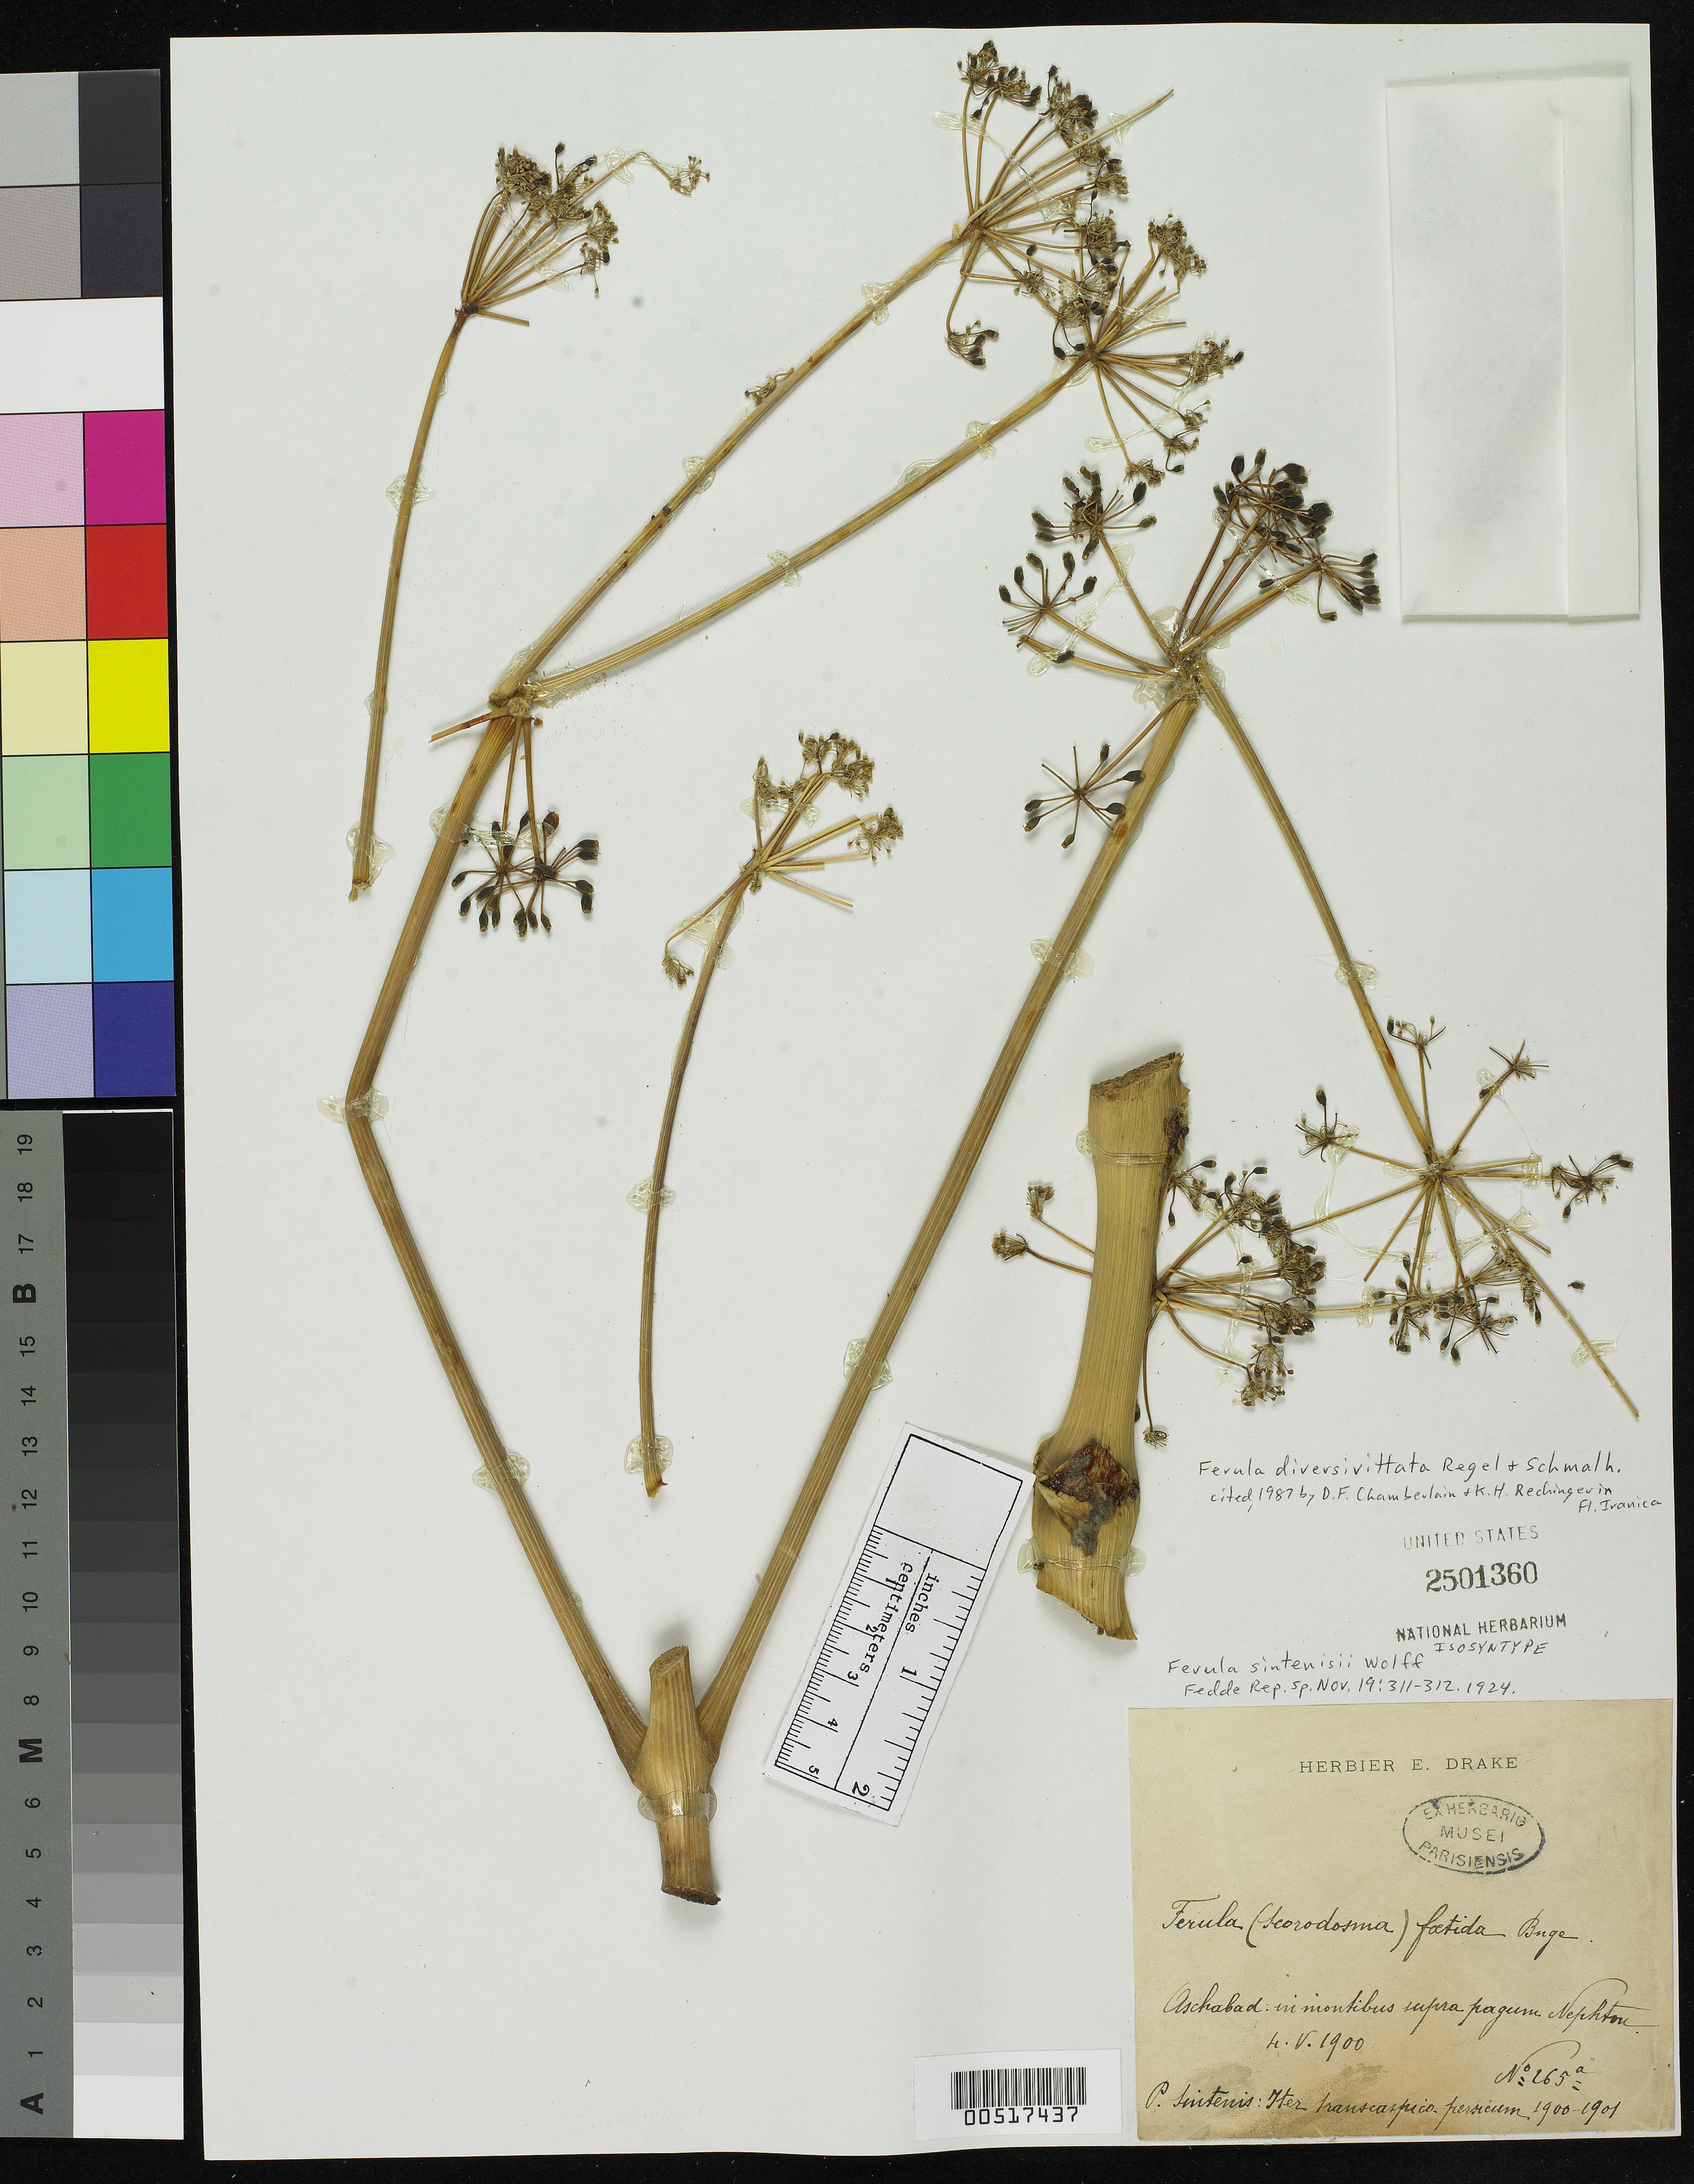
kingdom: Plantae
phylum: Tracheophyta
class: Magnoliopsida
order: Apiales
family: Apiaceae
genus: Ferula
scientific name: Ferula sintenisii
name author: H. Wolff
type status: Isosyntype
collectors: P. Sintenis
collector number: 265a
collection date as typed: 04 May 1900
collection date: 1900-05-04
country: Turkmenistan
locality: Ashgabat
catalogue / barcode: US 2501360